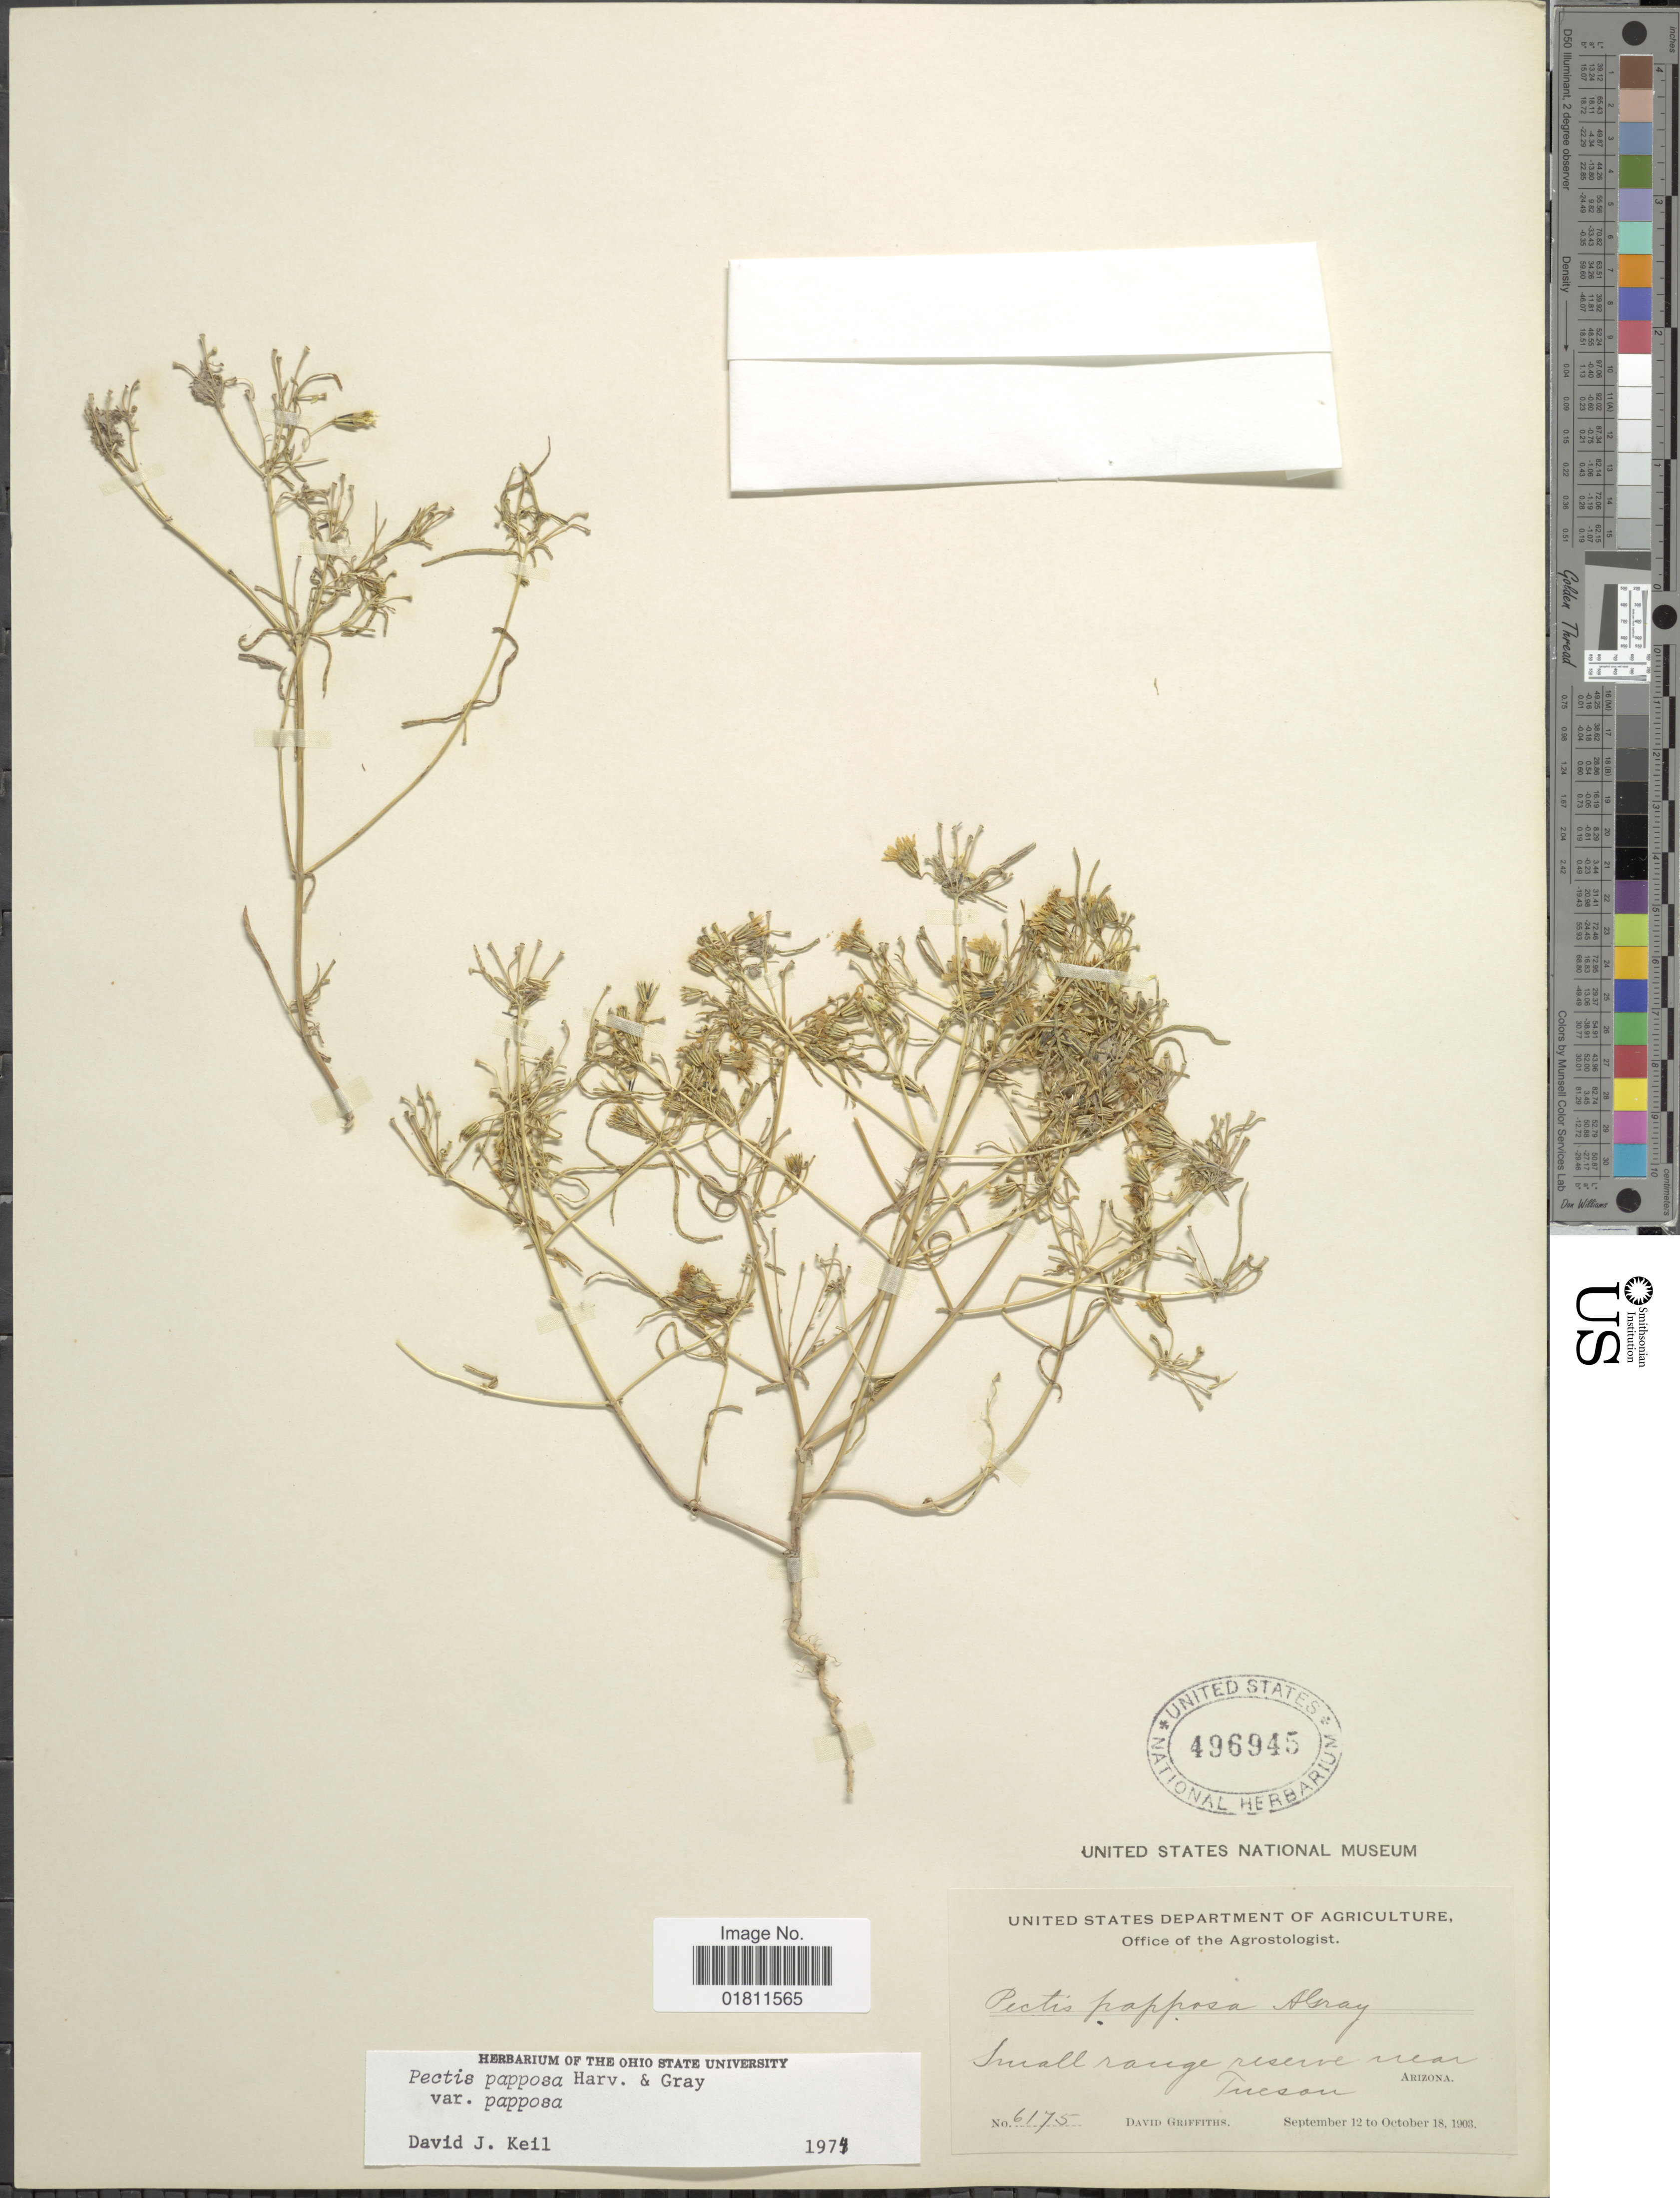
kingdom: Plantae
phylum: Tracheophyta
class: Magnoliopsida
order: Asterales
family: Asteraceae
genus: Pectis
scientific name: Pectis papposa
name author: Harv. & A. Gray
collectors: D. Griffiths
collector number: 6175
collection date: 1903-09-12/1903-10-18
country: United States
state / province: Arizona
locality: Small range reserve near Tucson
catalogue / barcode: US 496945